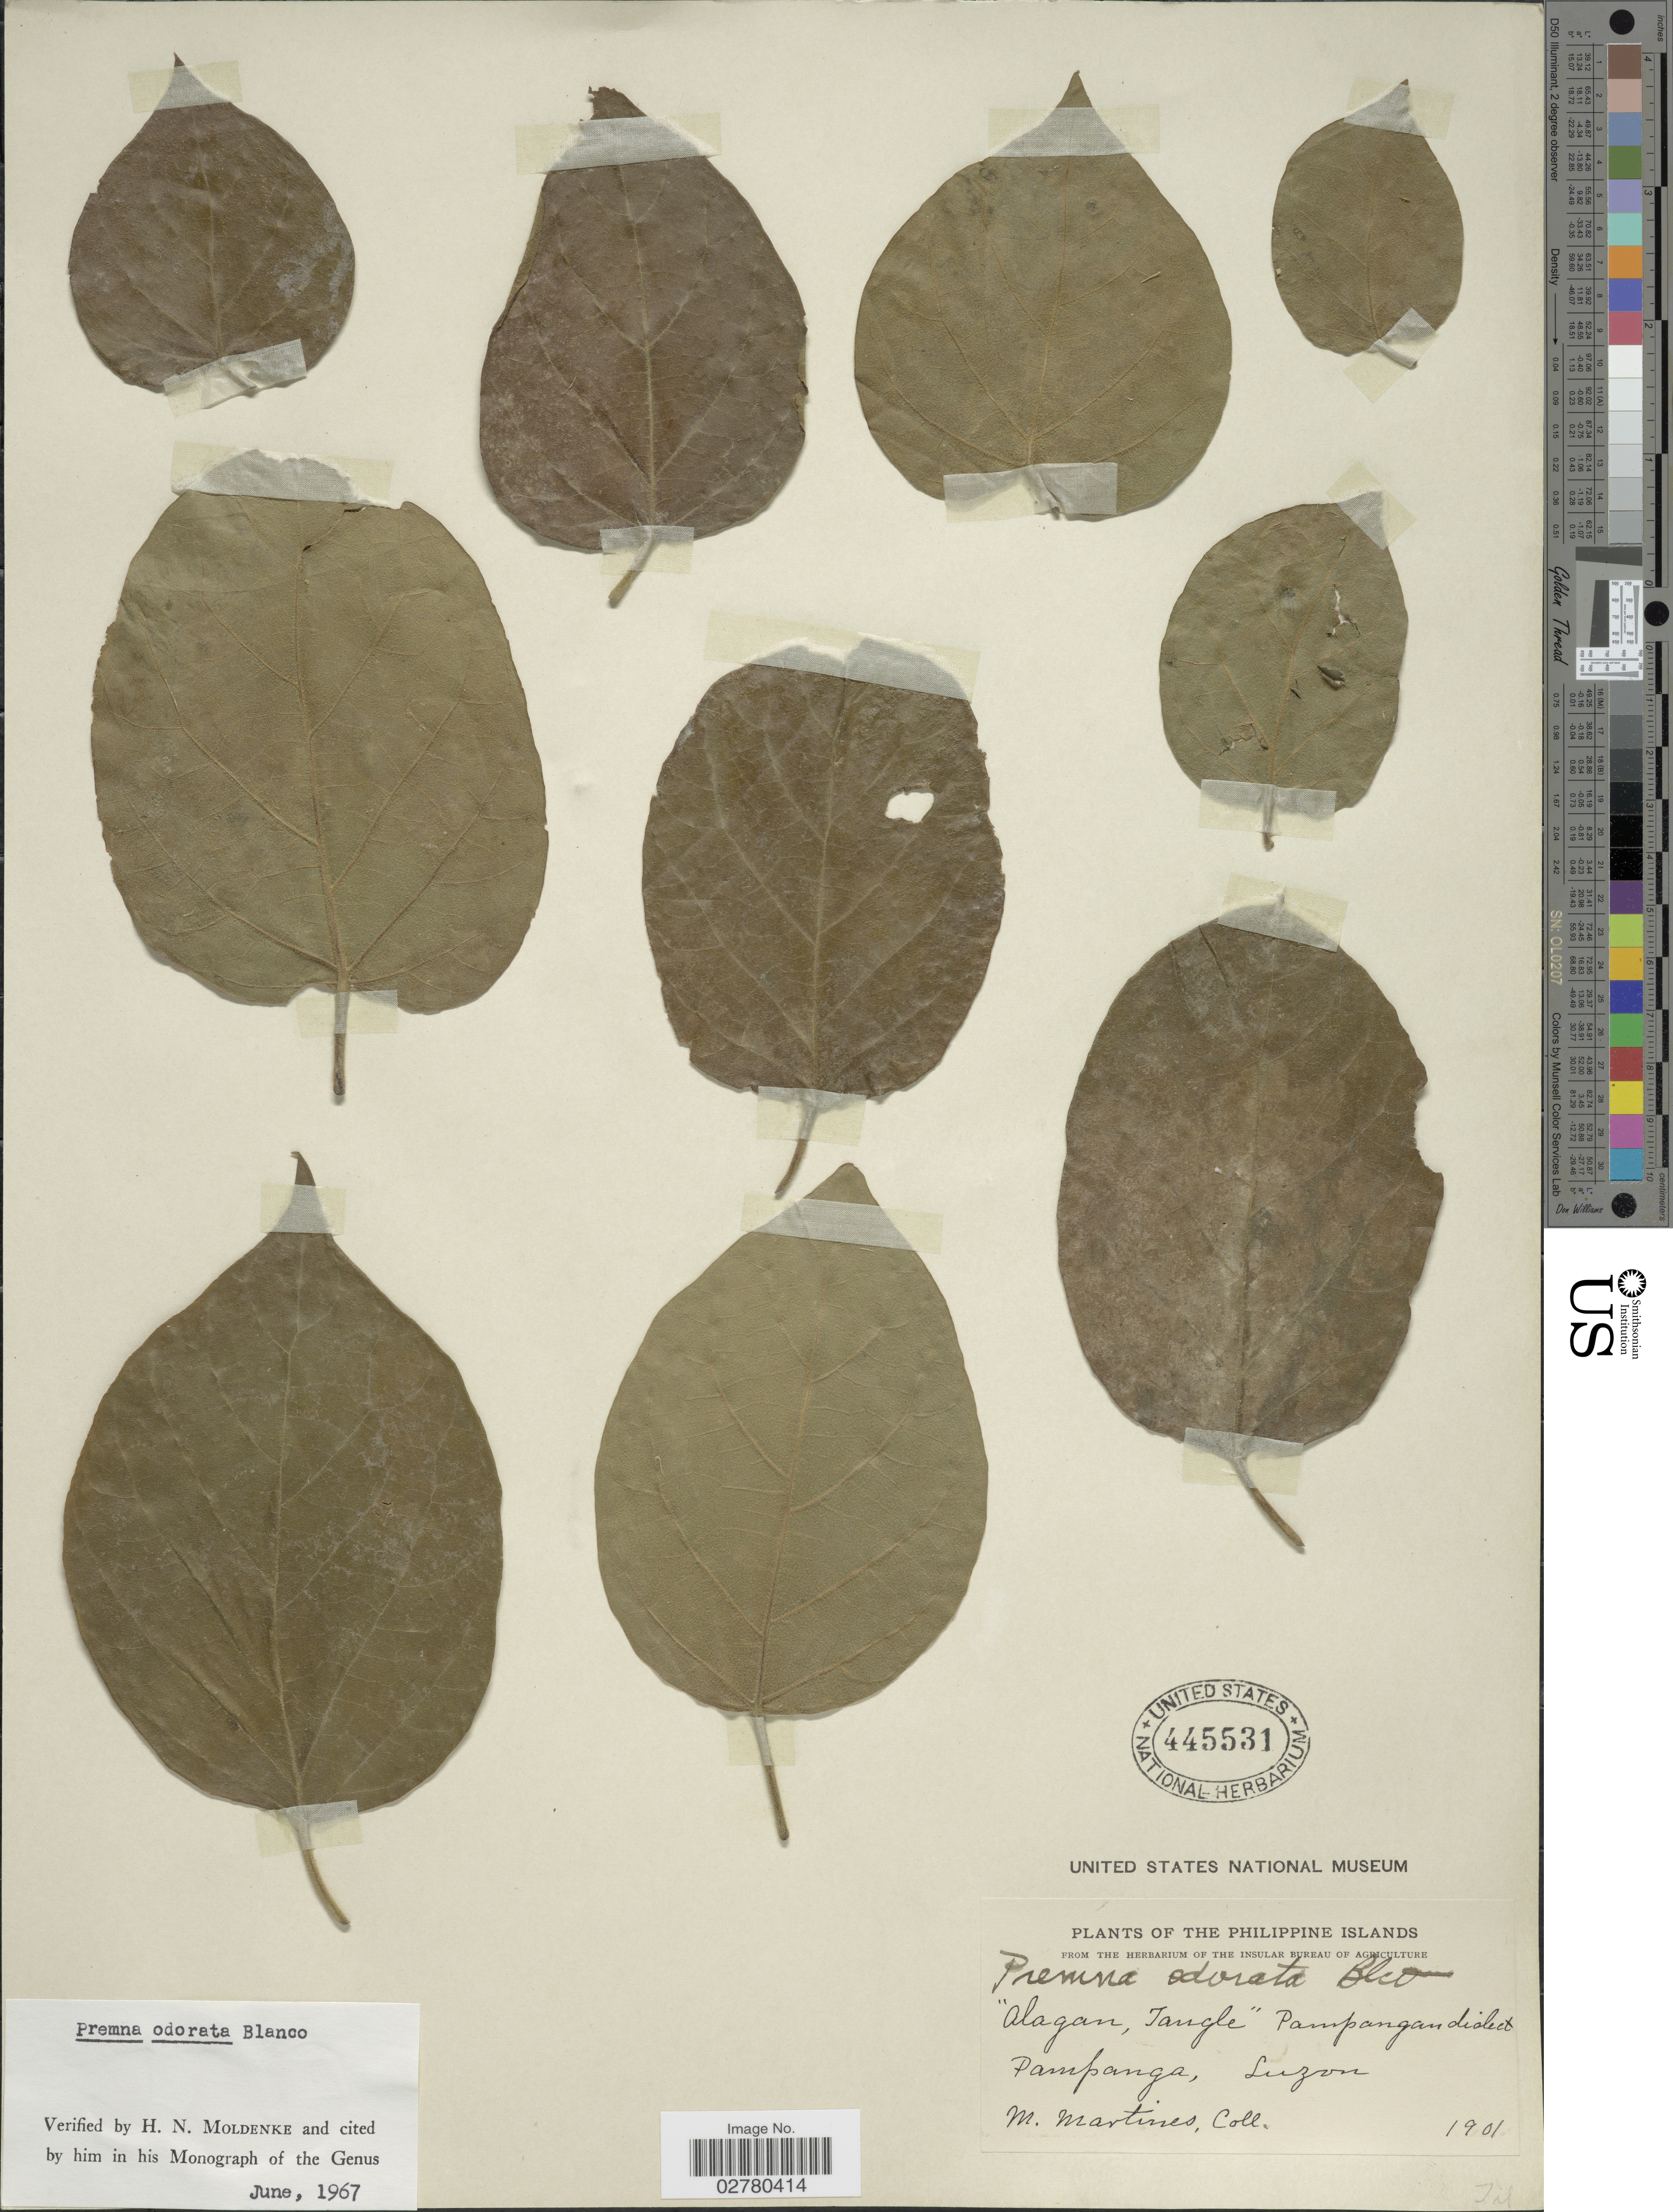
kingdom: Plantae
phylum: Tracheophyta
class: Magnoliopsida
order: Lamiales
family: Lamiaceae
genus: Premna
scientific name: Premna odorata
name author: Blanco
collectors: M. Martines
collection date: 1901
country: Philippines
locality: Pampanga, Luzon.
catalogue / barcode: US 445531